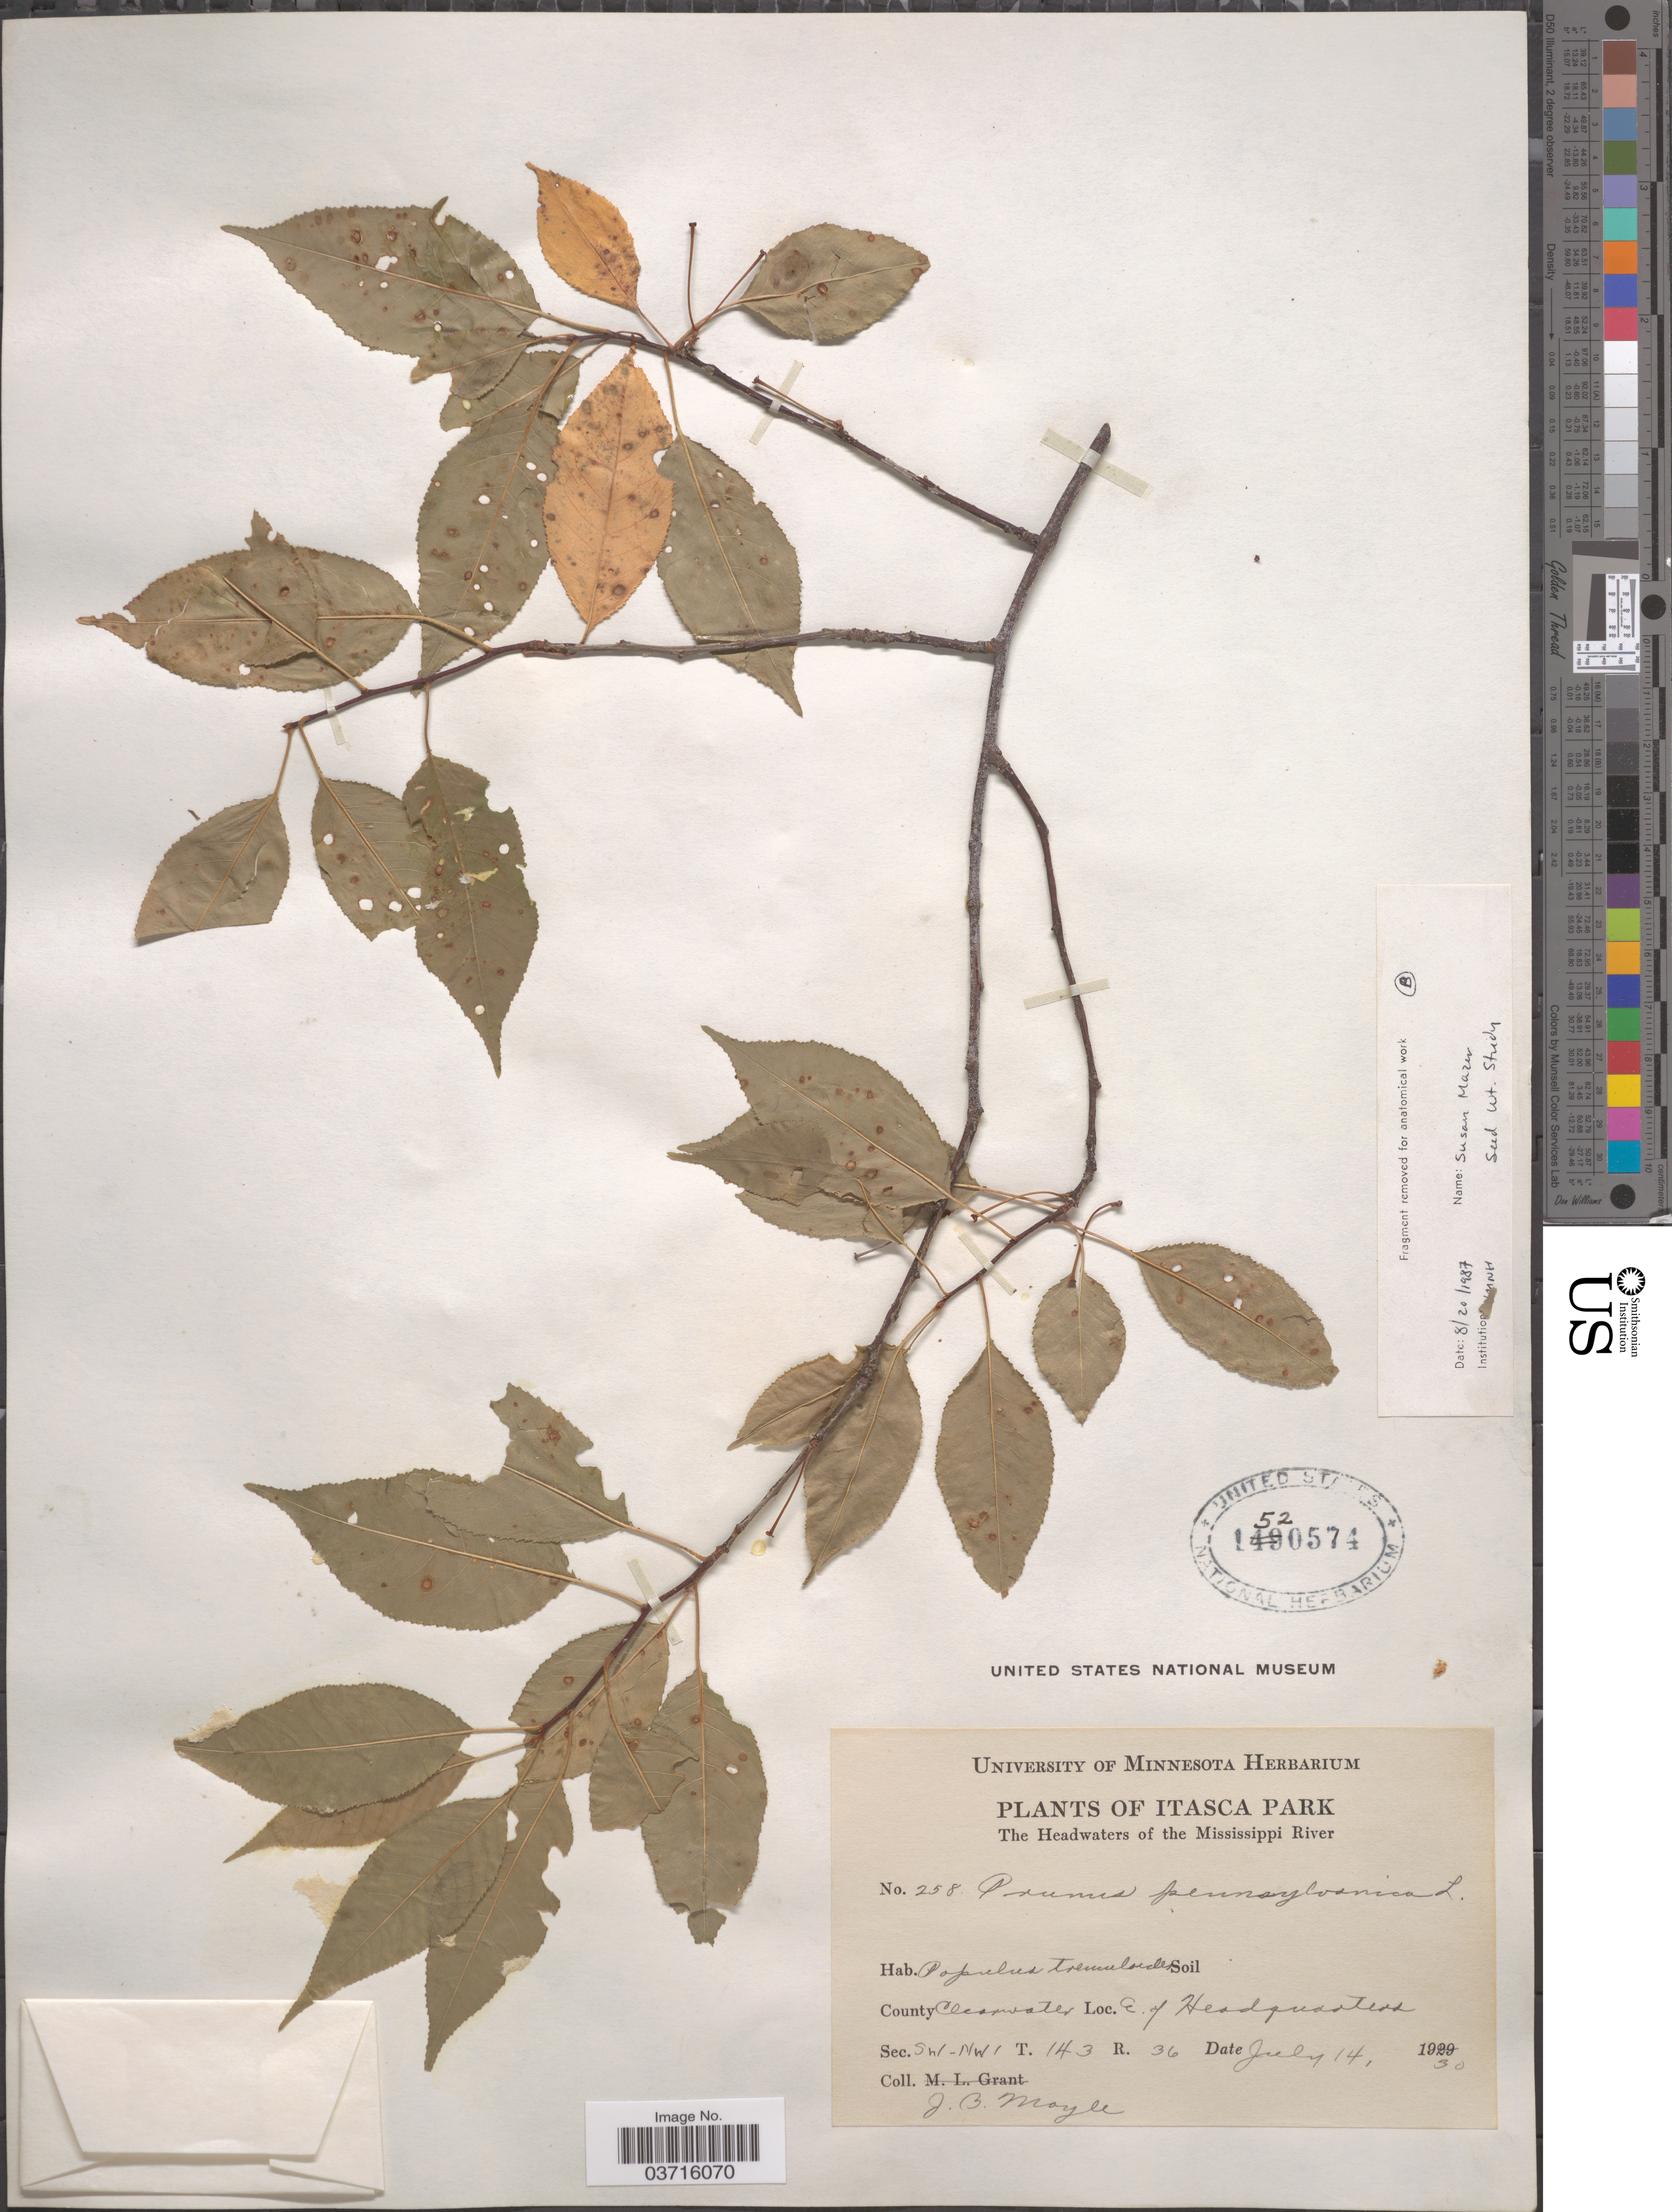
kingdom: Plantae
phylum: Tracheophyta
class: Magnoliopsida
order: Rosales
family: Rosaceae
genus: Prunus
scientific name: Prunus pensylvanica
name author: L. f.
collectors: J. Moyle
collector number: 258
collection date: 1930-07-14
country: United States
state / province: Minnesota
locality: Itasca Park. The Headwaters of the Mississippi River. County Clearwater, E. of Headquarters. Sec. SW-NW 1 T. 143 R. 36.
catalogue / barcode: US 1520574